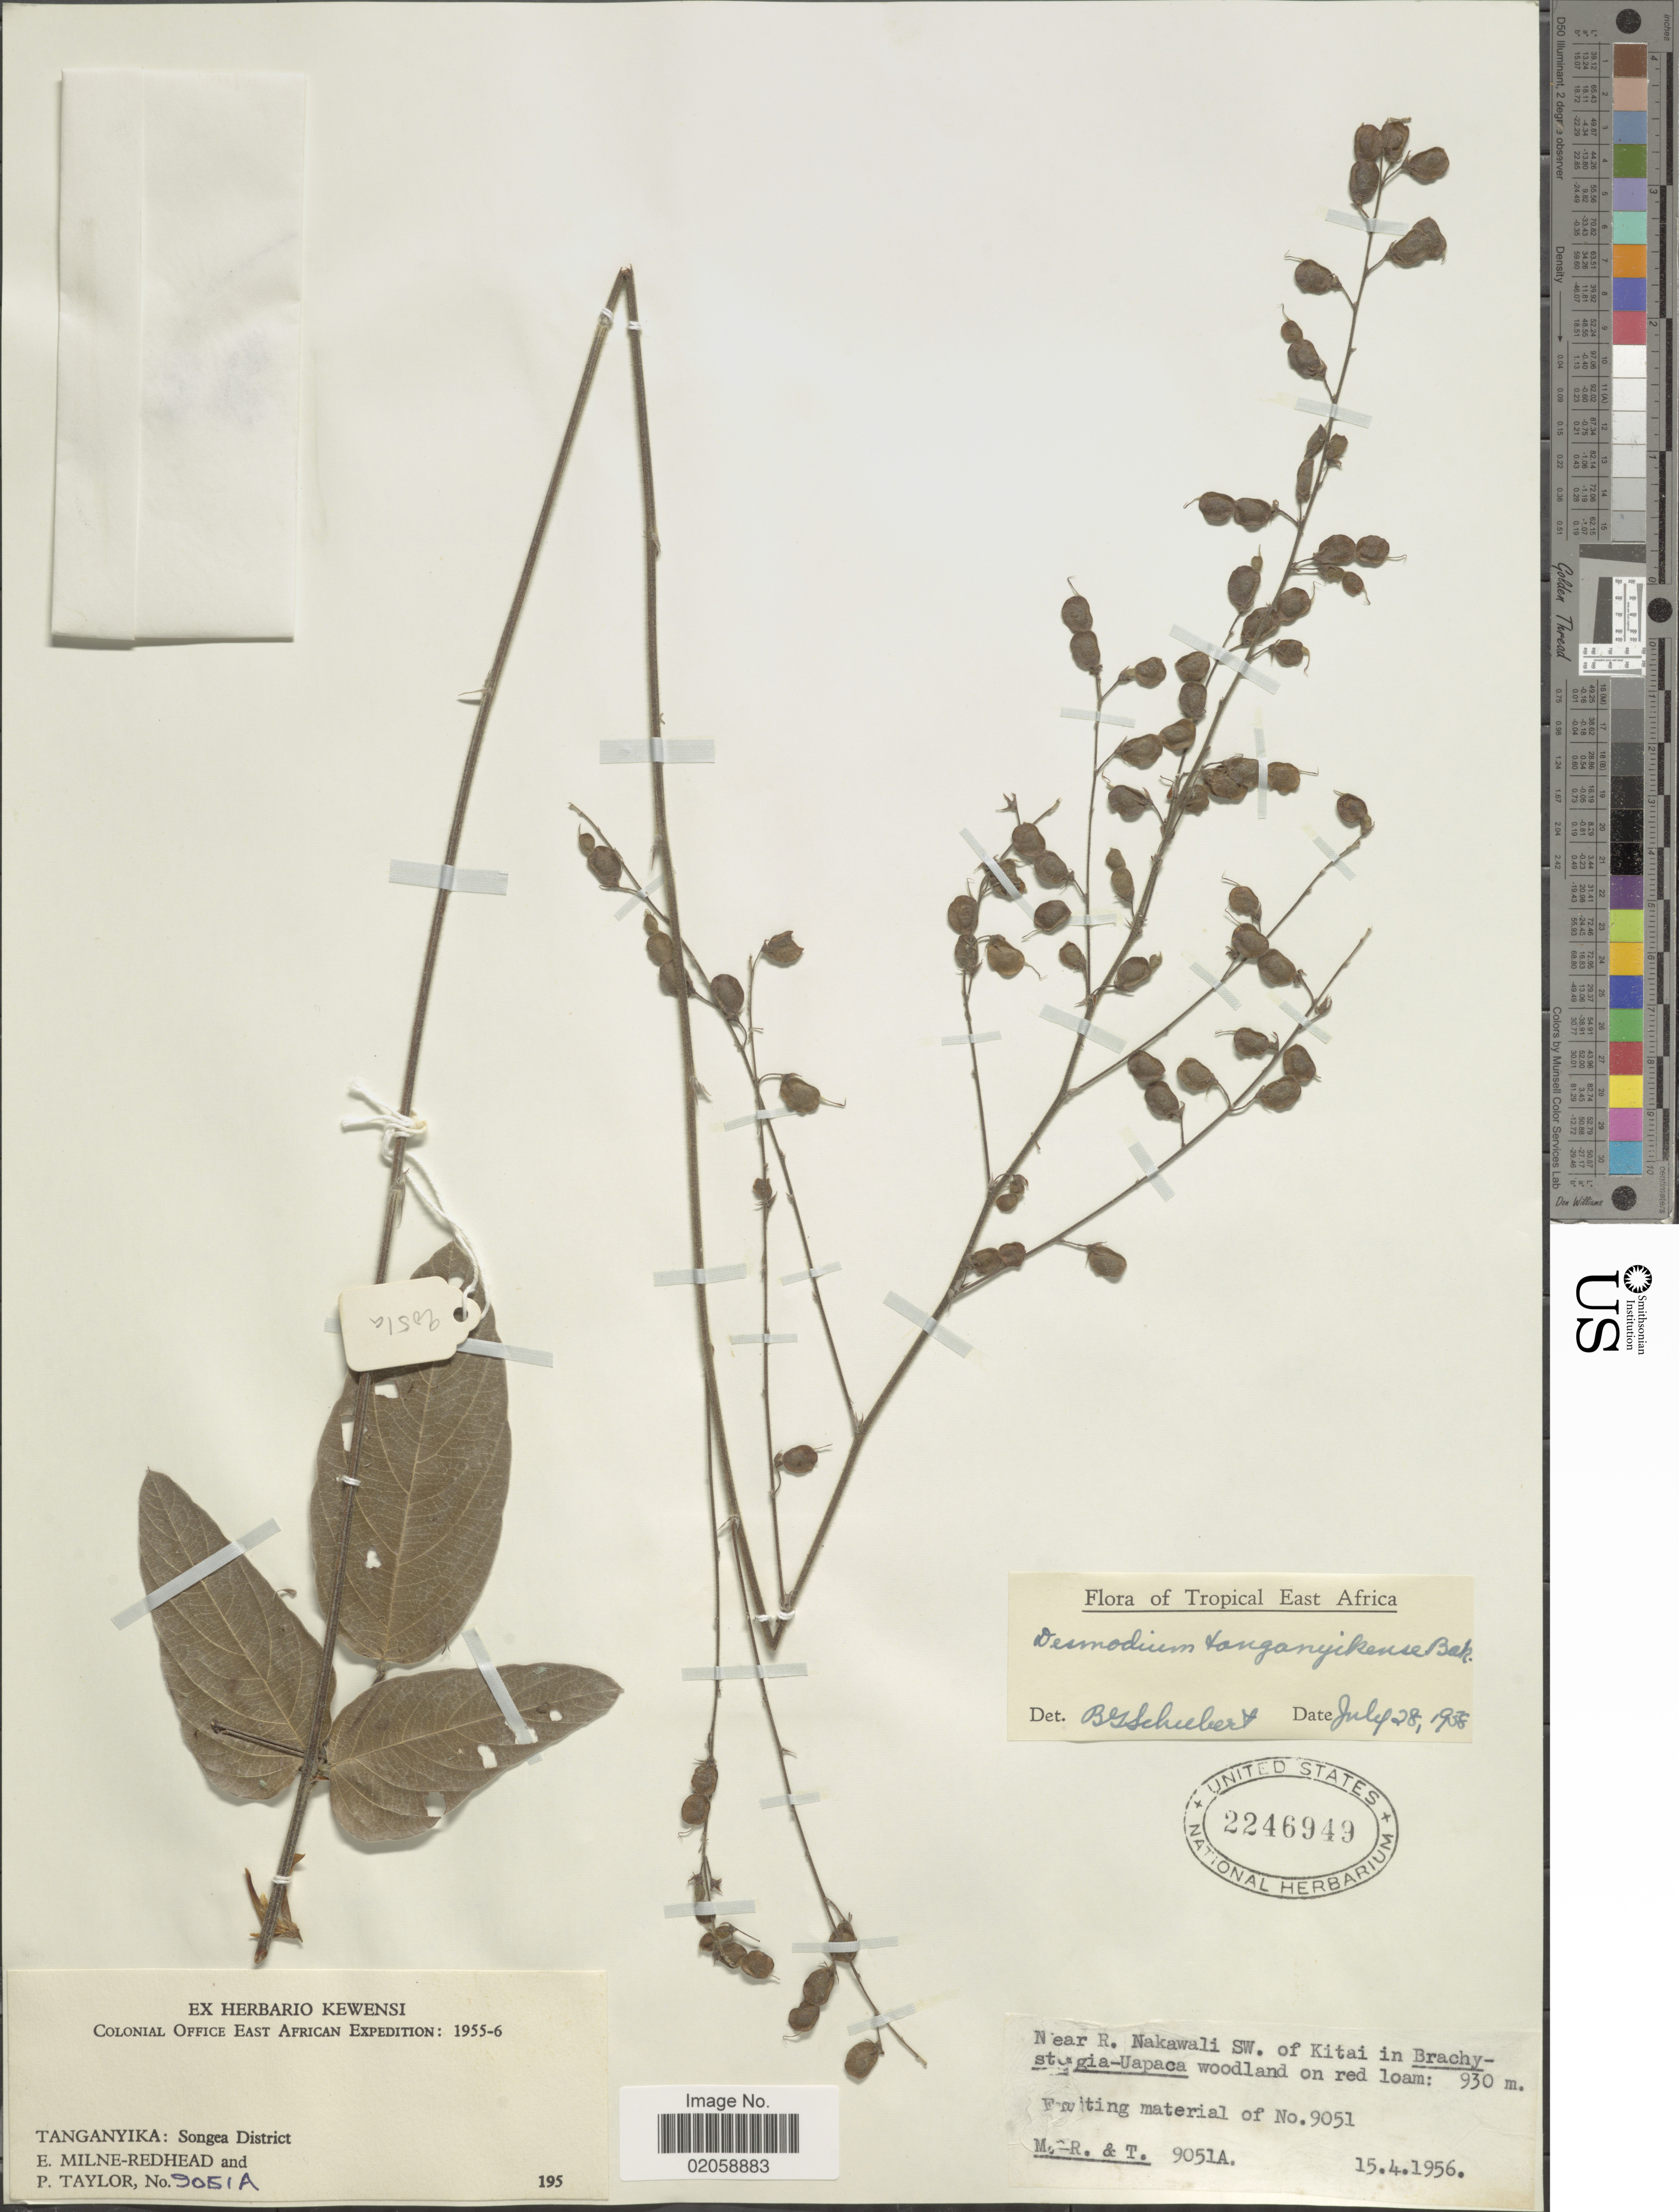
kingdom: Plantae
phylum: Tracheophyta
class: Magnoliopsida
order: Fabales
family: Fabaceae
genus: Pleurolobus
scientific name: Pleurolobus tanganyikensis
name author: (Baker) H. Ohashi & K. Ohashi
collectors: E. W. Milne-Redhead & P. Taylor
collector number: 9051A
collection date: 1956-04-15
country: Tanzania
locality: Colonial Office East African. Tanganyika: Songea District. Near R. Nakawali SW. of Kitai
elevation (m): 930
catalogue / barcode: US 2246949